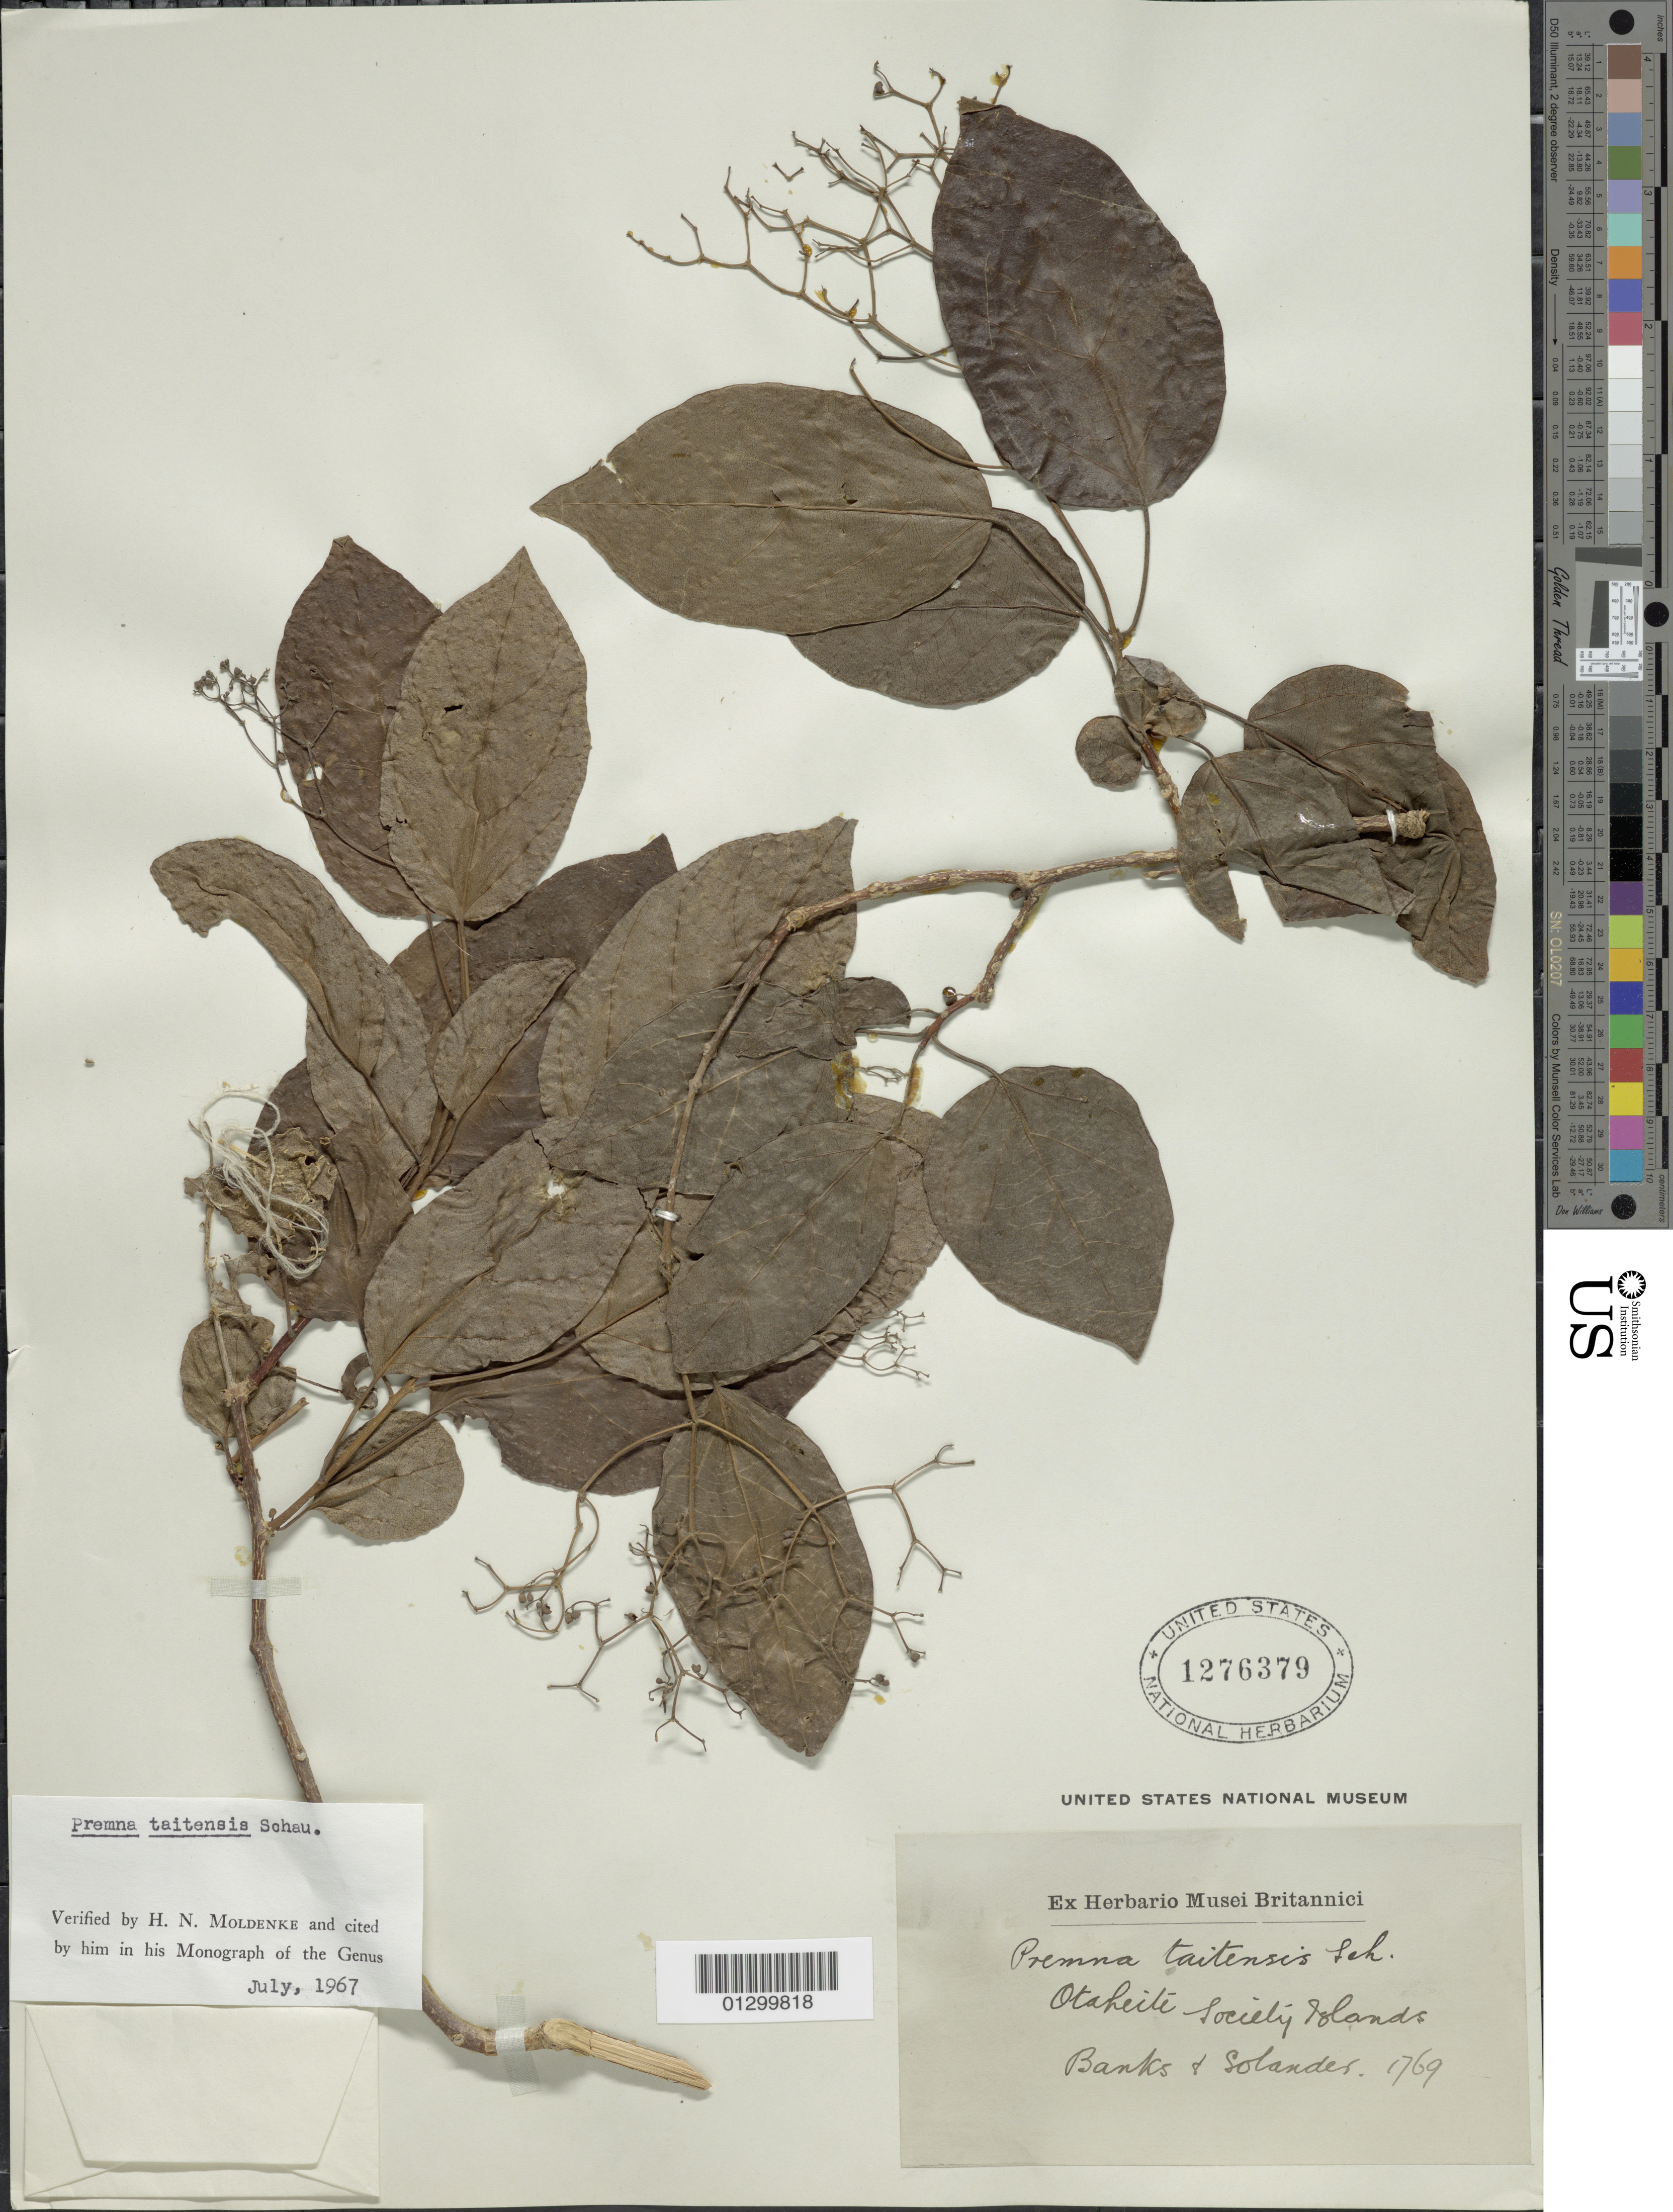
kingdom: Plantae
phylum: Tracheophyta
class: Magnoliopsida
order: Lamiales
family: Lamiaceae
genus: Premna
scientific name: Premna taitensis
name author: Schauer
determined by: Moldenke, H. N.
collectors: J. Banks & D. C. Solander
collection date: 1769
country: French Polynesia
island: Tahiti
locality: Society Islands, Otaheite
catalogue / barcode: US 1276379